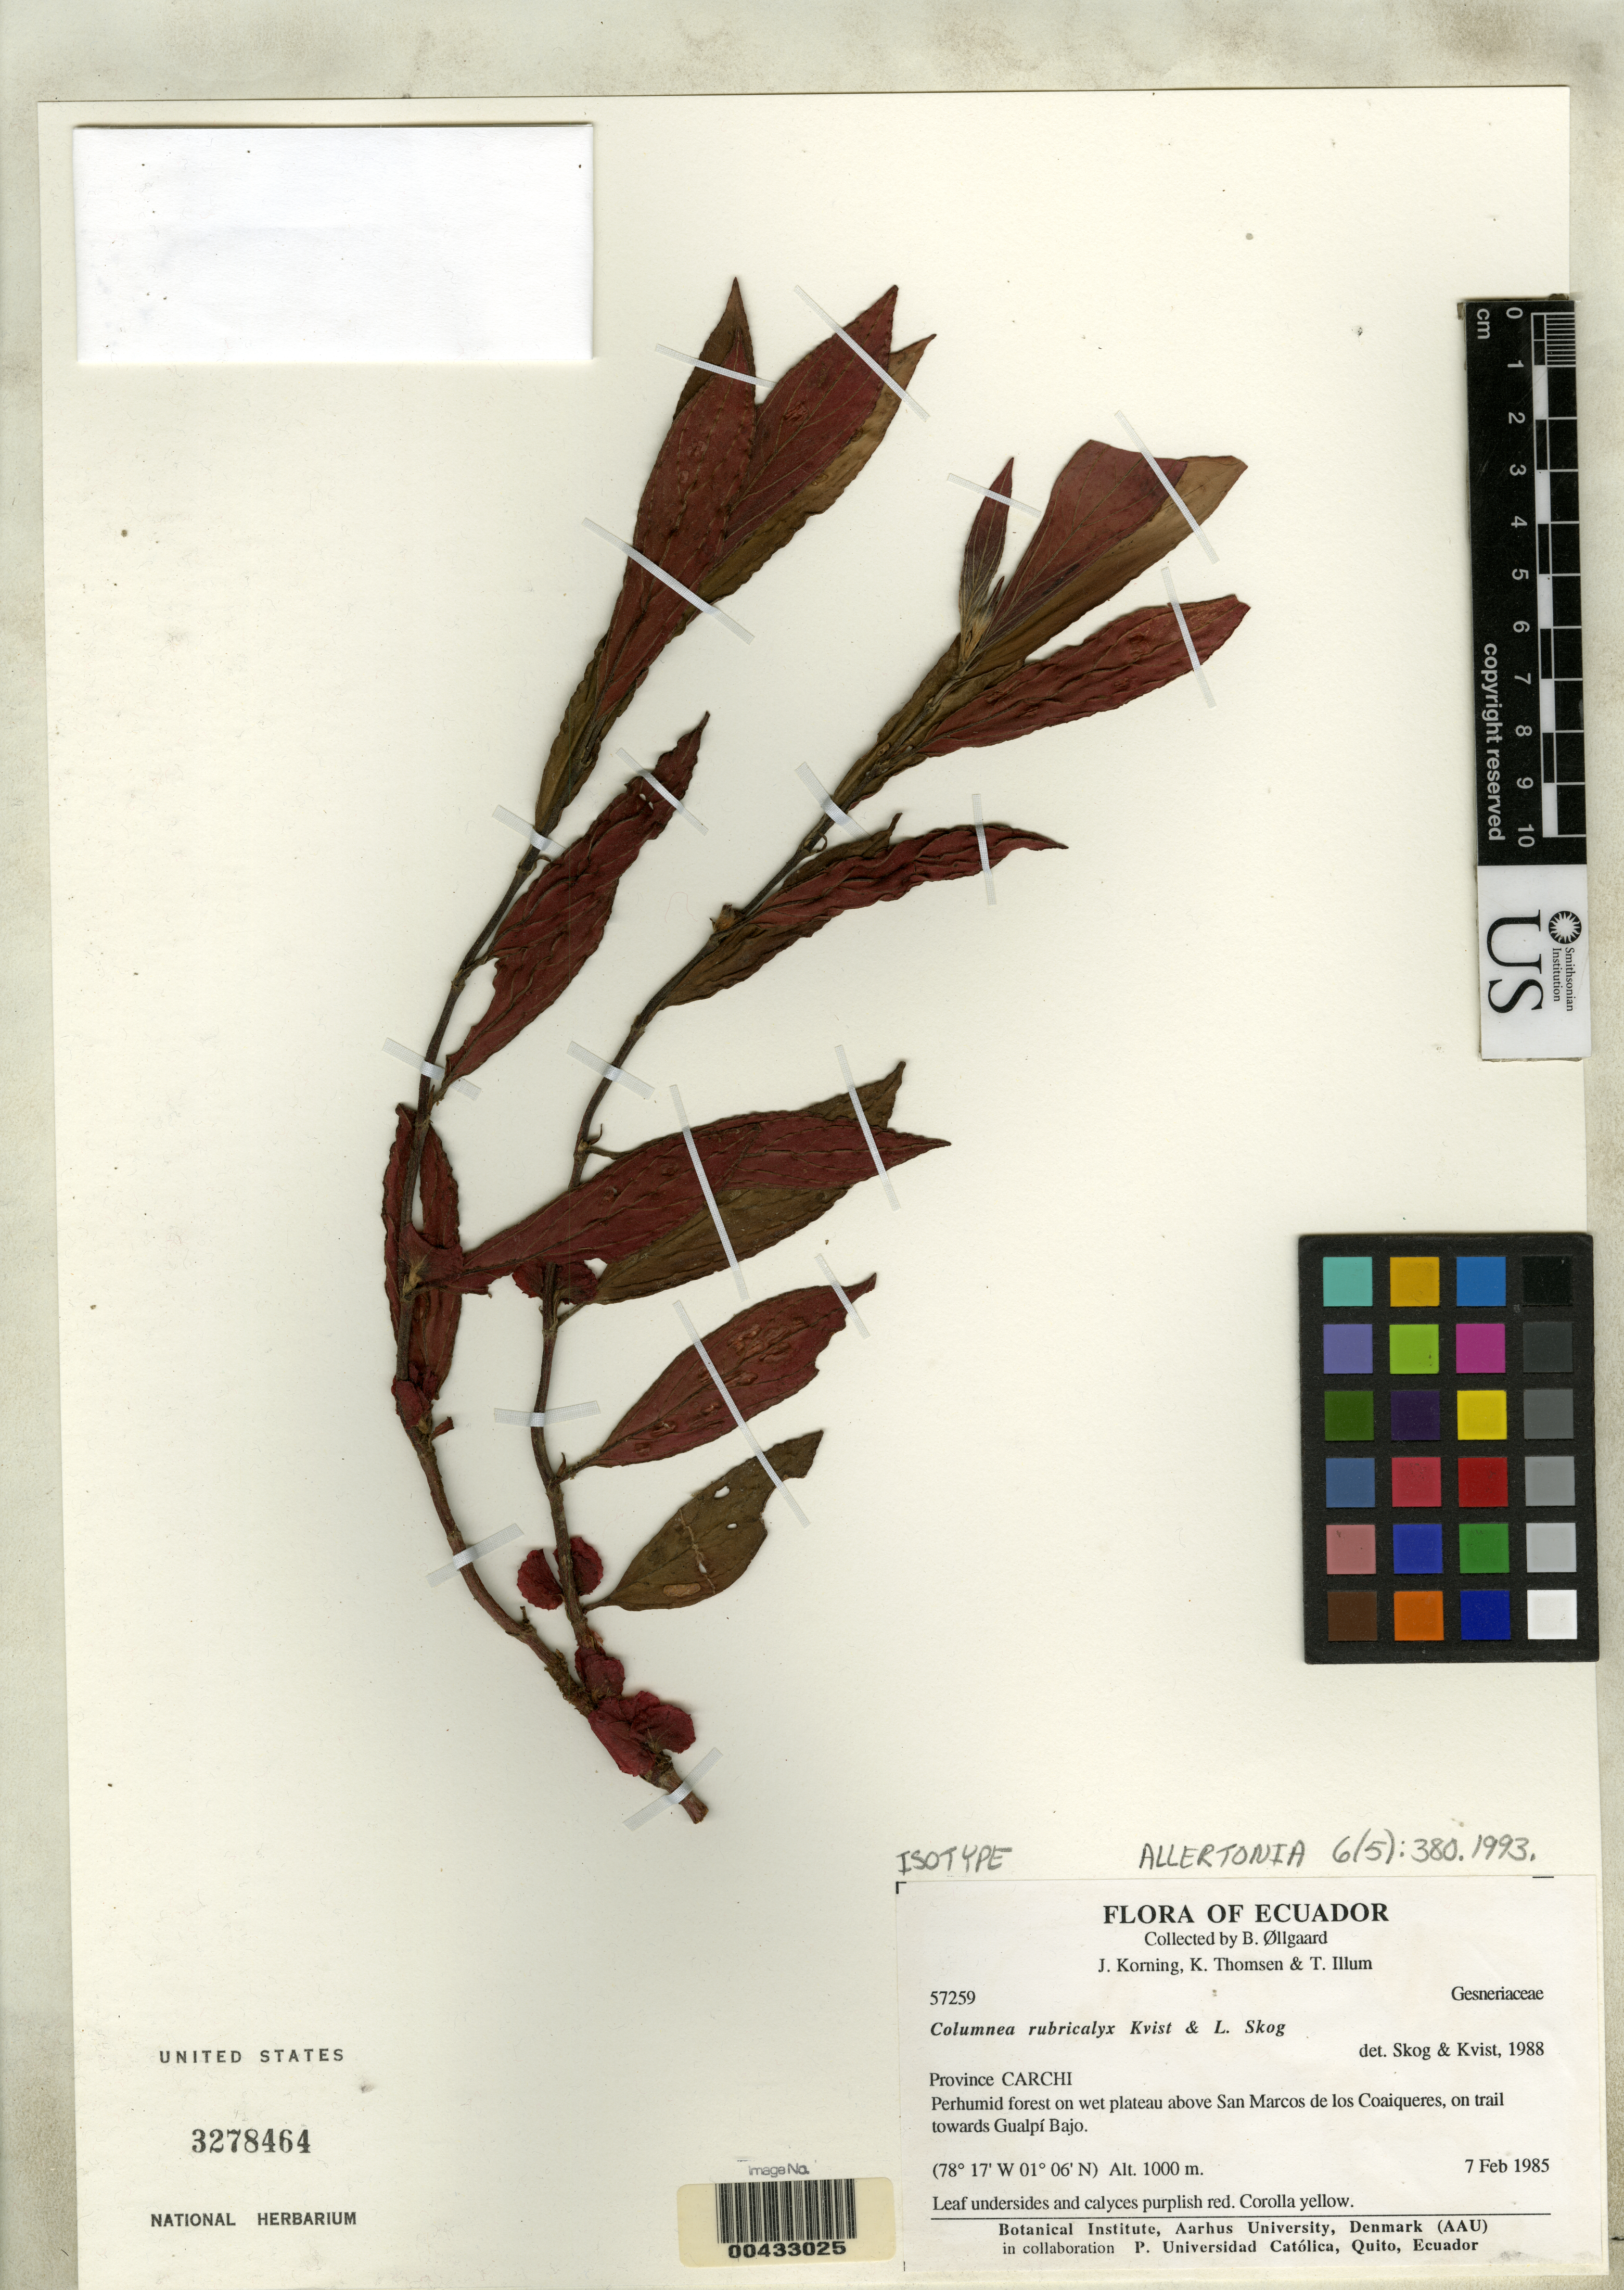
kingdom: Plantae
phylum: Tracheophyta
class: Magnoliopsida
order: Lamiales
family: Gesneriaceae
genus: Columnea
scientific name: Columnea rubricalyx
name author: L.P. Kvist & L.E. Skog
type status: Isotype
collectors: B. Øllgaard, J. Korning, K. Thomsen & T. Illum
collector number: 57259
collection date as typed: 07 Feb 1985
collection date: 1985-02-07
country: Ecuador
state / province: Carchi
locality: Above San Marcos de Los Coaiqueres, on Trail towards Gualpi Bajo.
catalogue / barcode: US 3278464